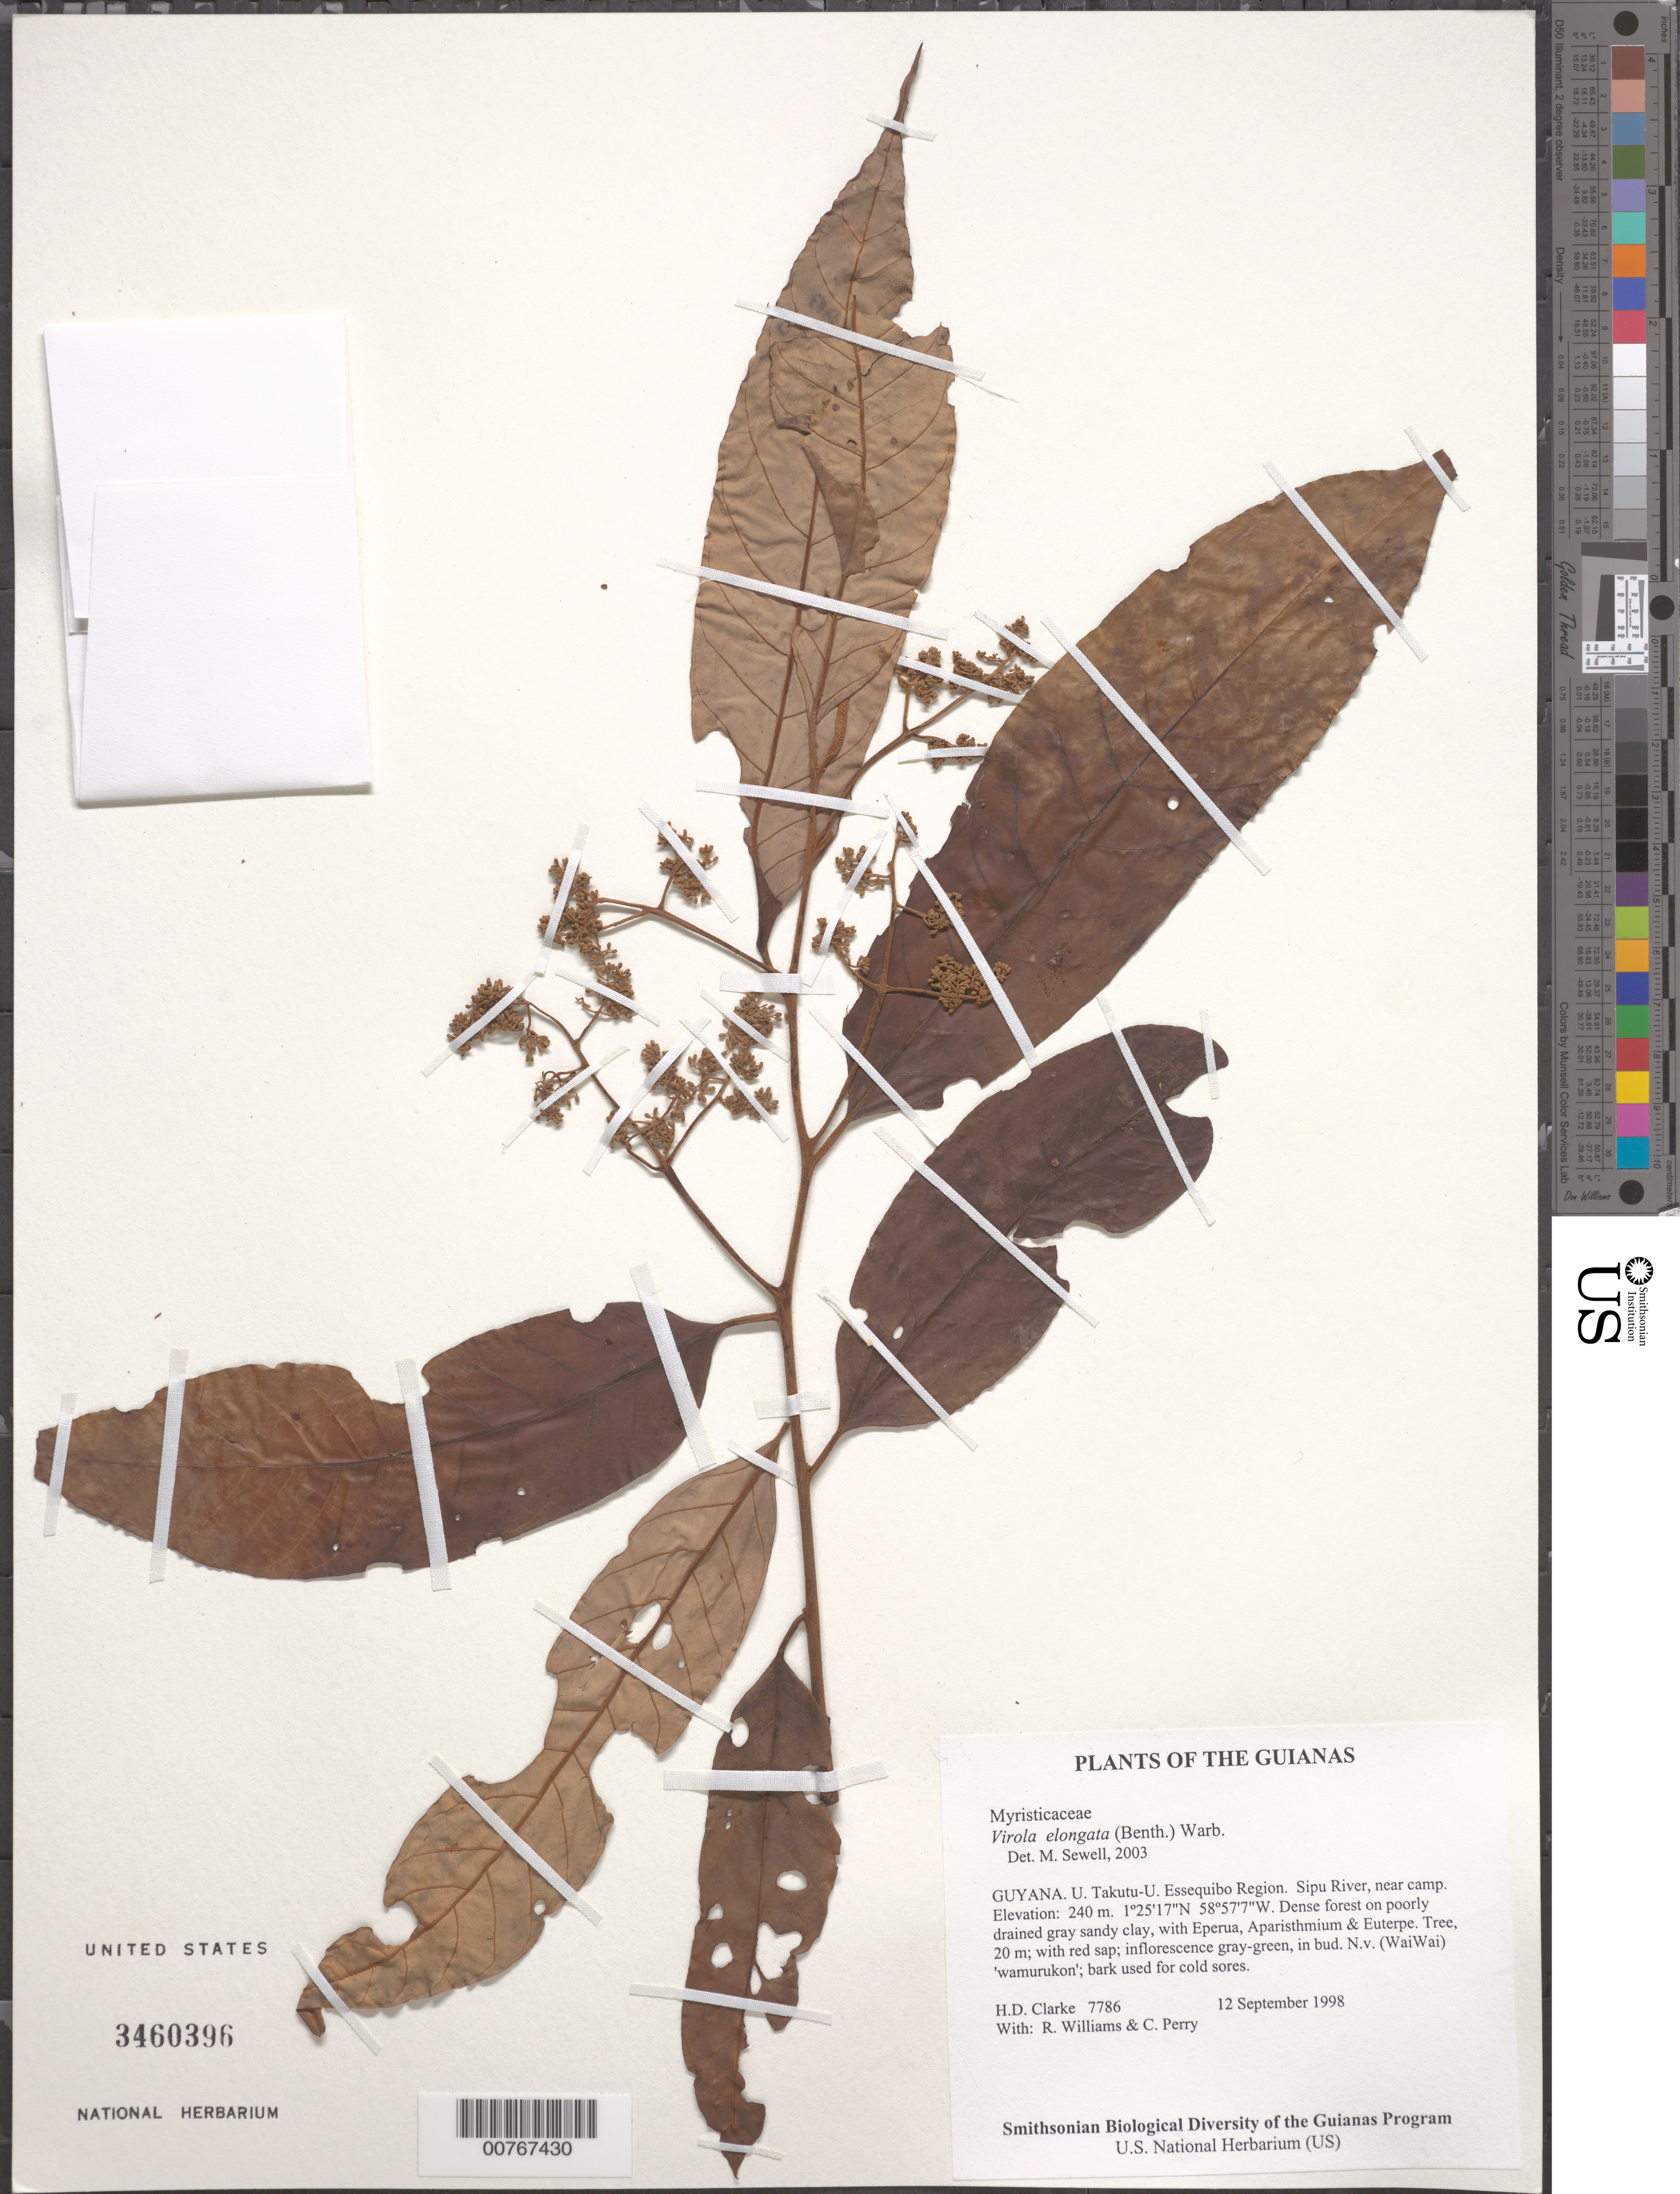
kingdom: Plantae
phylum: Tracheophyta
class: Magnoliopsida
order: Magnoliales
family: Myristicaceae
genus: Virola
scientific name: Virola elongata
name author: (Benth.) Warb.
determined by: Sewell, M.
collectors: H. D. Clarke, R. Williams & C. Perry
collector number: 7786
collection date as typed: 12 September 1998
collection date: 1998-09-12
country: Guyana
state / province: U. Takutu-U. Essequibo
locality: Sipu River, near camp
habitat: Dense forest on poorly drained gray sandy clay, with Eperua, Aparisthmium & Euterpe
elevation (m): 240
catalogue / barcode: US 3460396